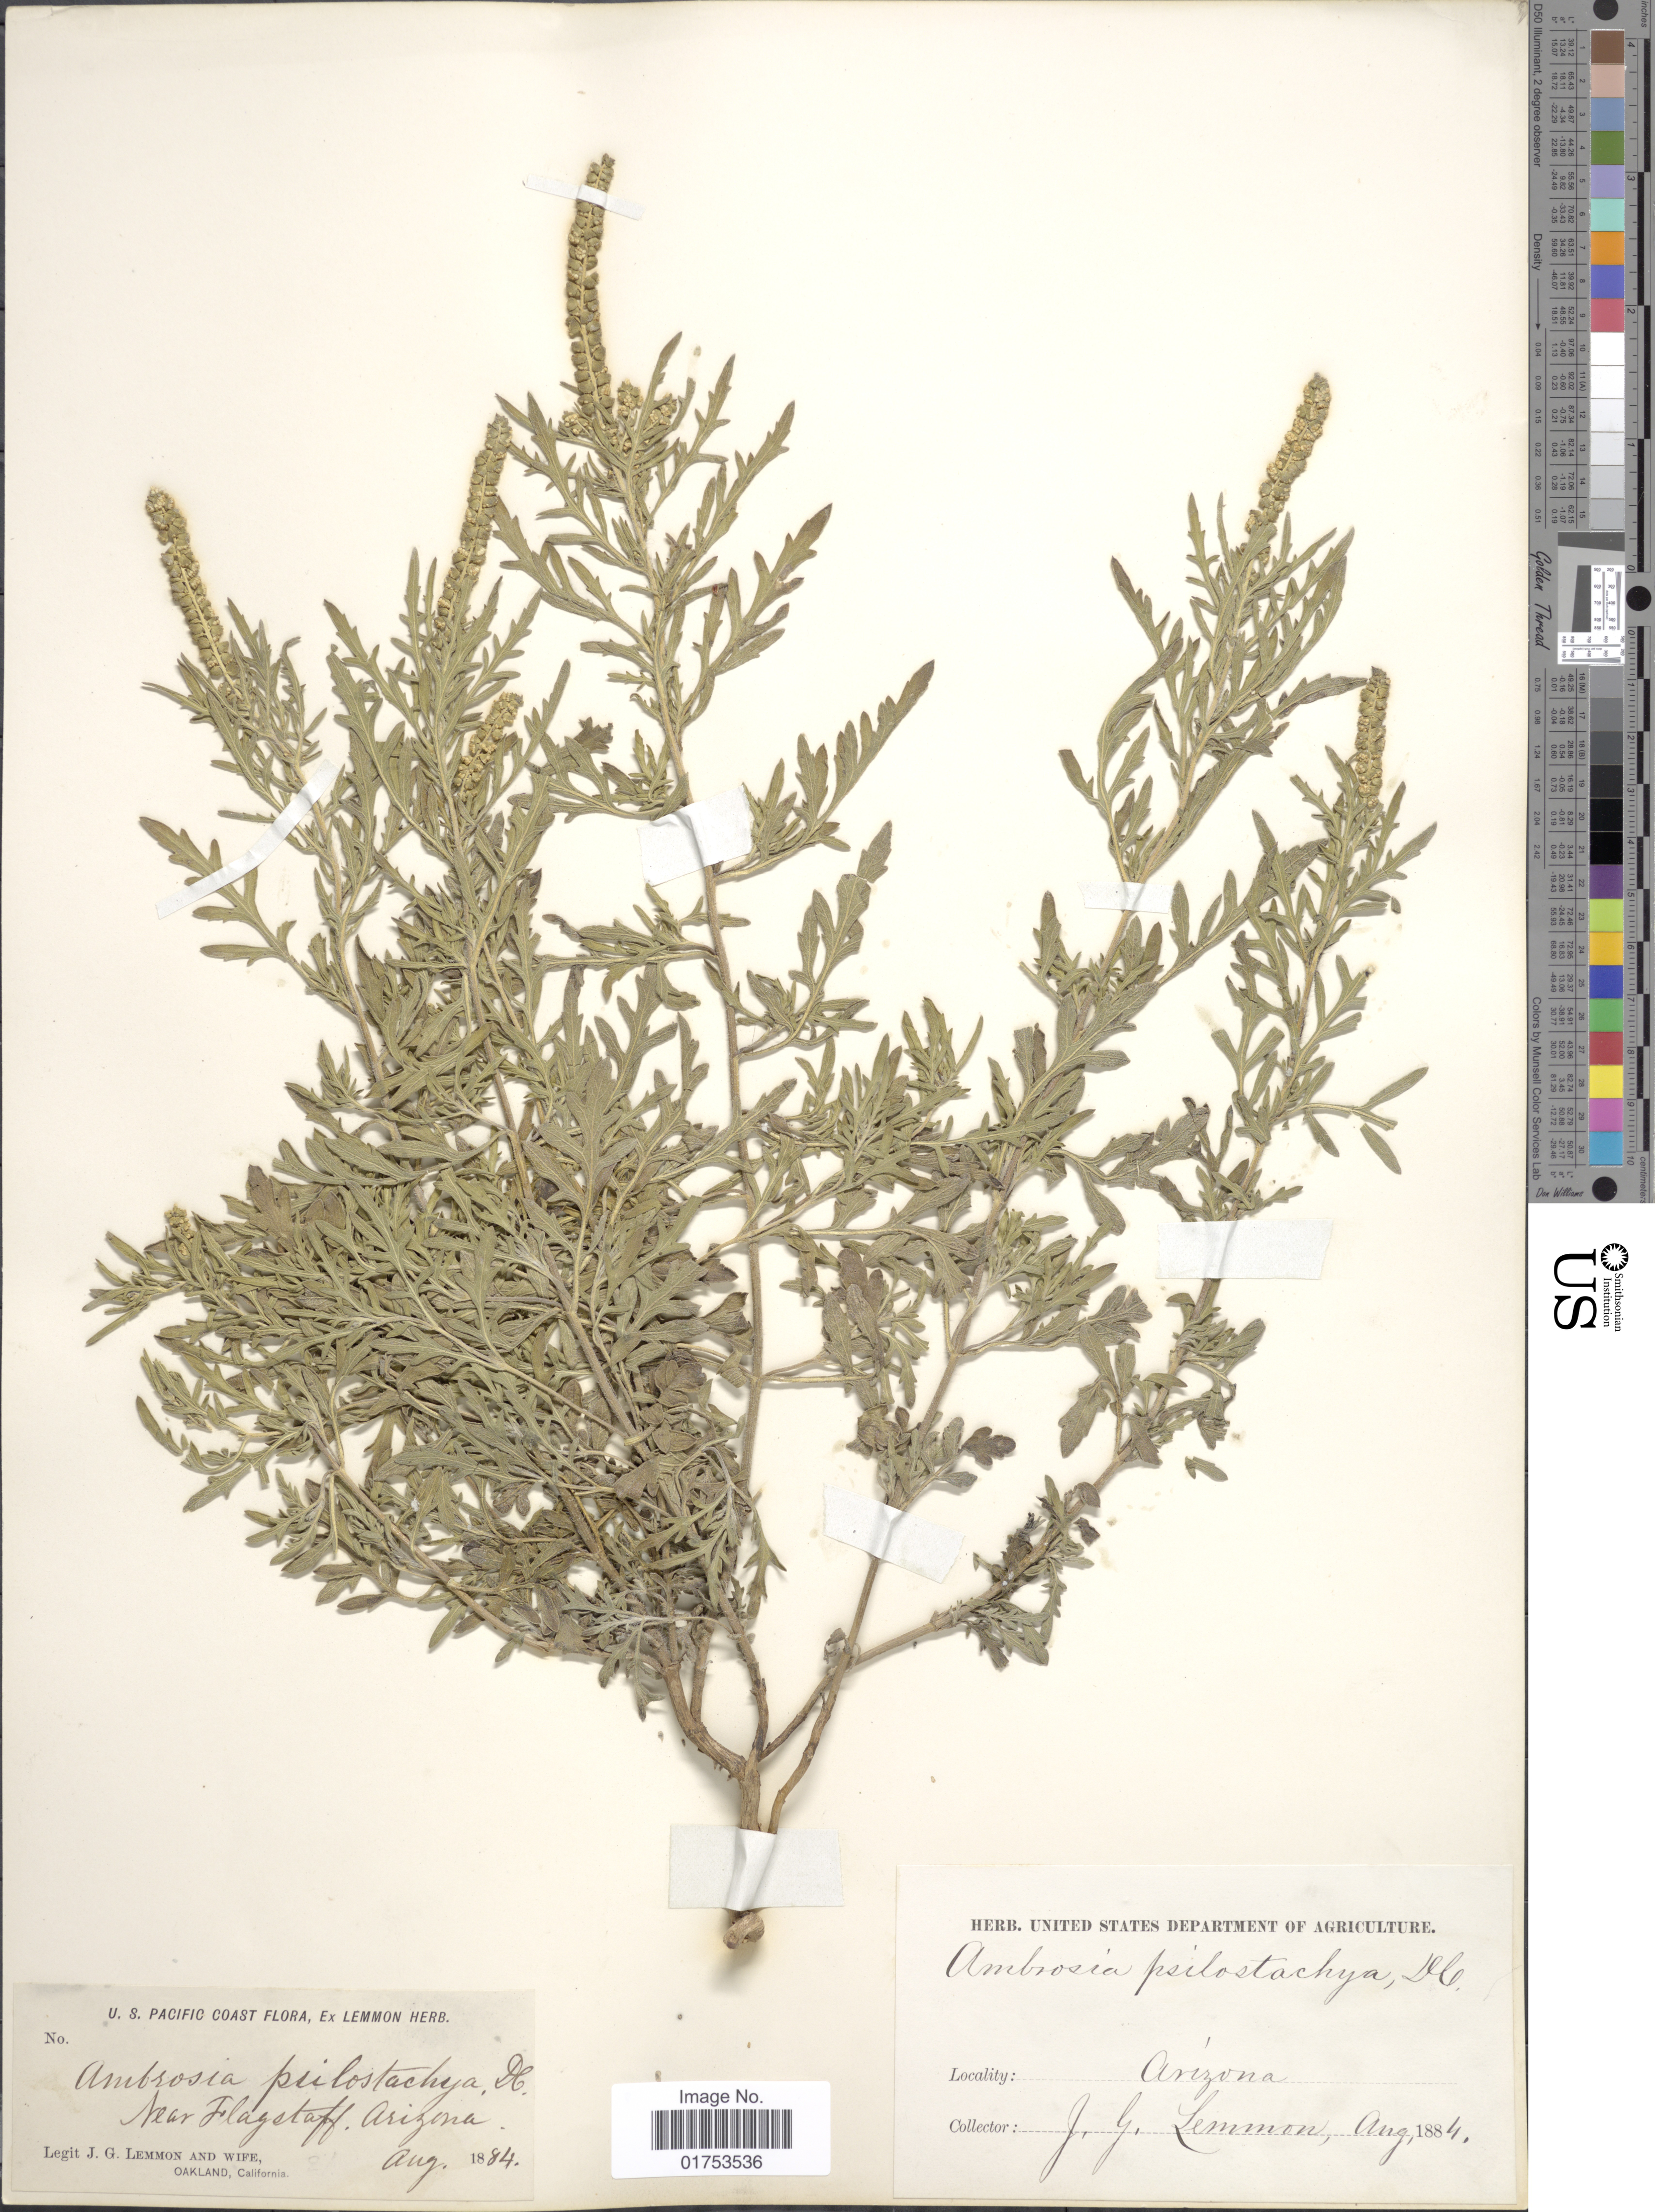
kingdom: Plantae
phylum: Tracheophyta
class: Magnoliopsida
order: Asterales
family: Asteraceae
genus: Ambrosia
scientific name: Ambrosia psilostachya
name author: DC.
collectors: J. Lemmon & Mrs. J. G. Lemmon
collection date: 1884-08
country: United States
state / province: Arizona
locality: Near Flagstaff